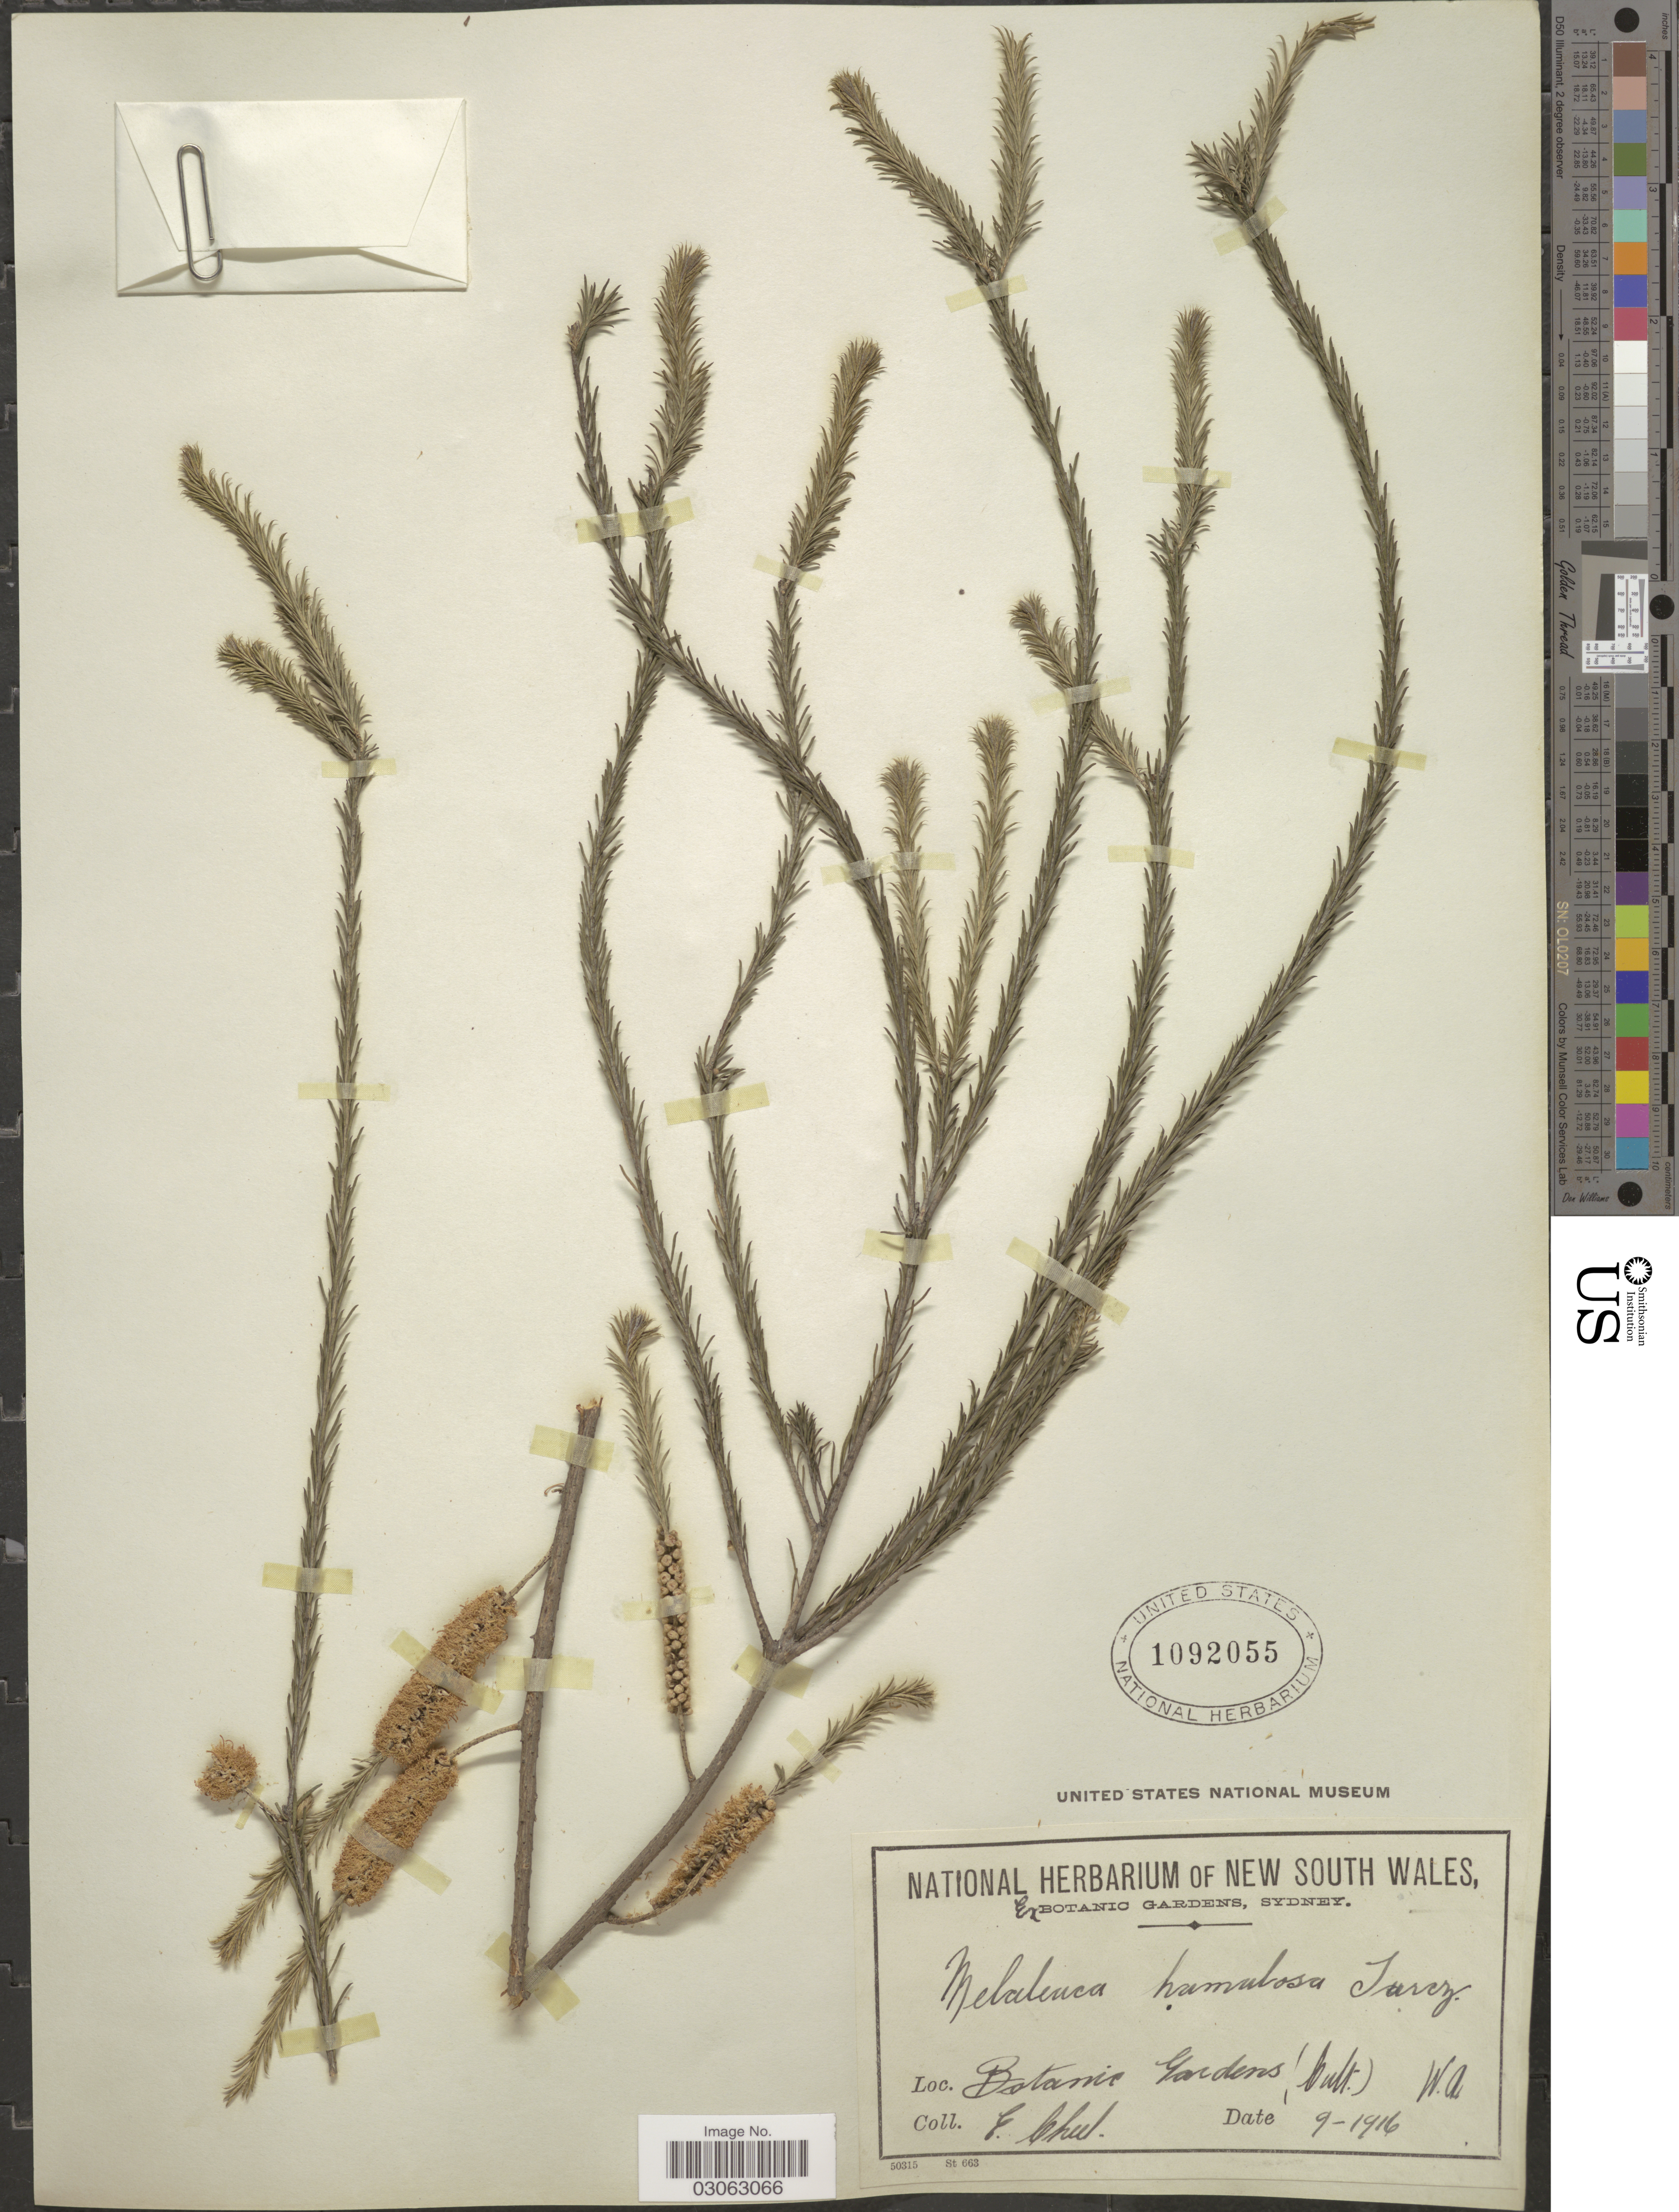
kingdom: Plantae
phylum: Tracheophyta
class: Magnoliopsida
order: Myrtales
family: Myrtaceae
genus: Melaleuca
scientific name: Melaleuca hamulosa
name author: Turcz.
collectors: E. Cheel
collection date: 1916-09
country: Australia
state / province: Western Australia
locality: Botanic Gardens, Sydney W. A.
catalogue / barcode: US 1092055